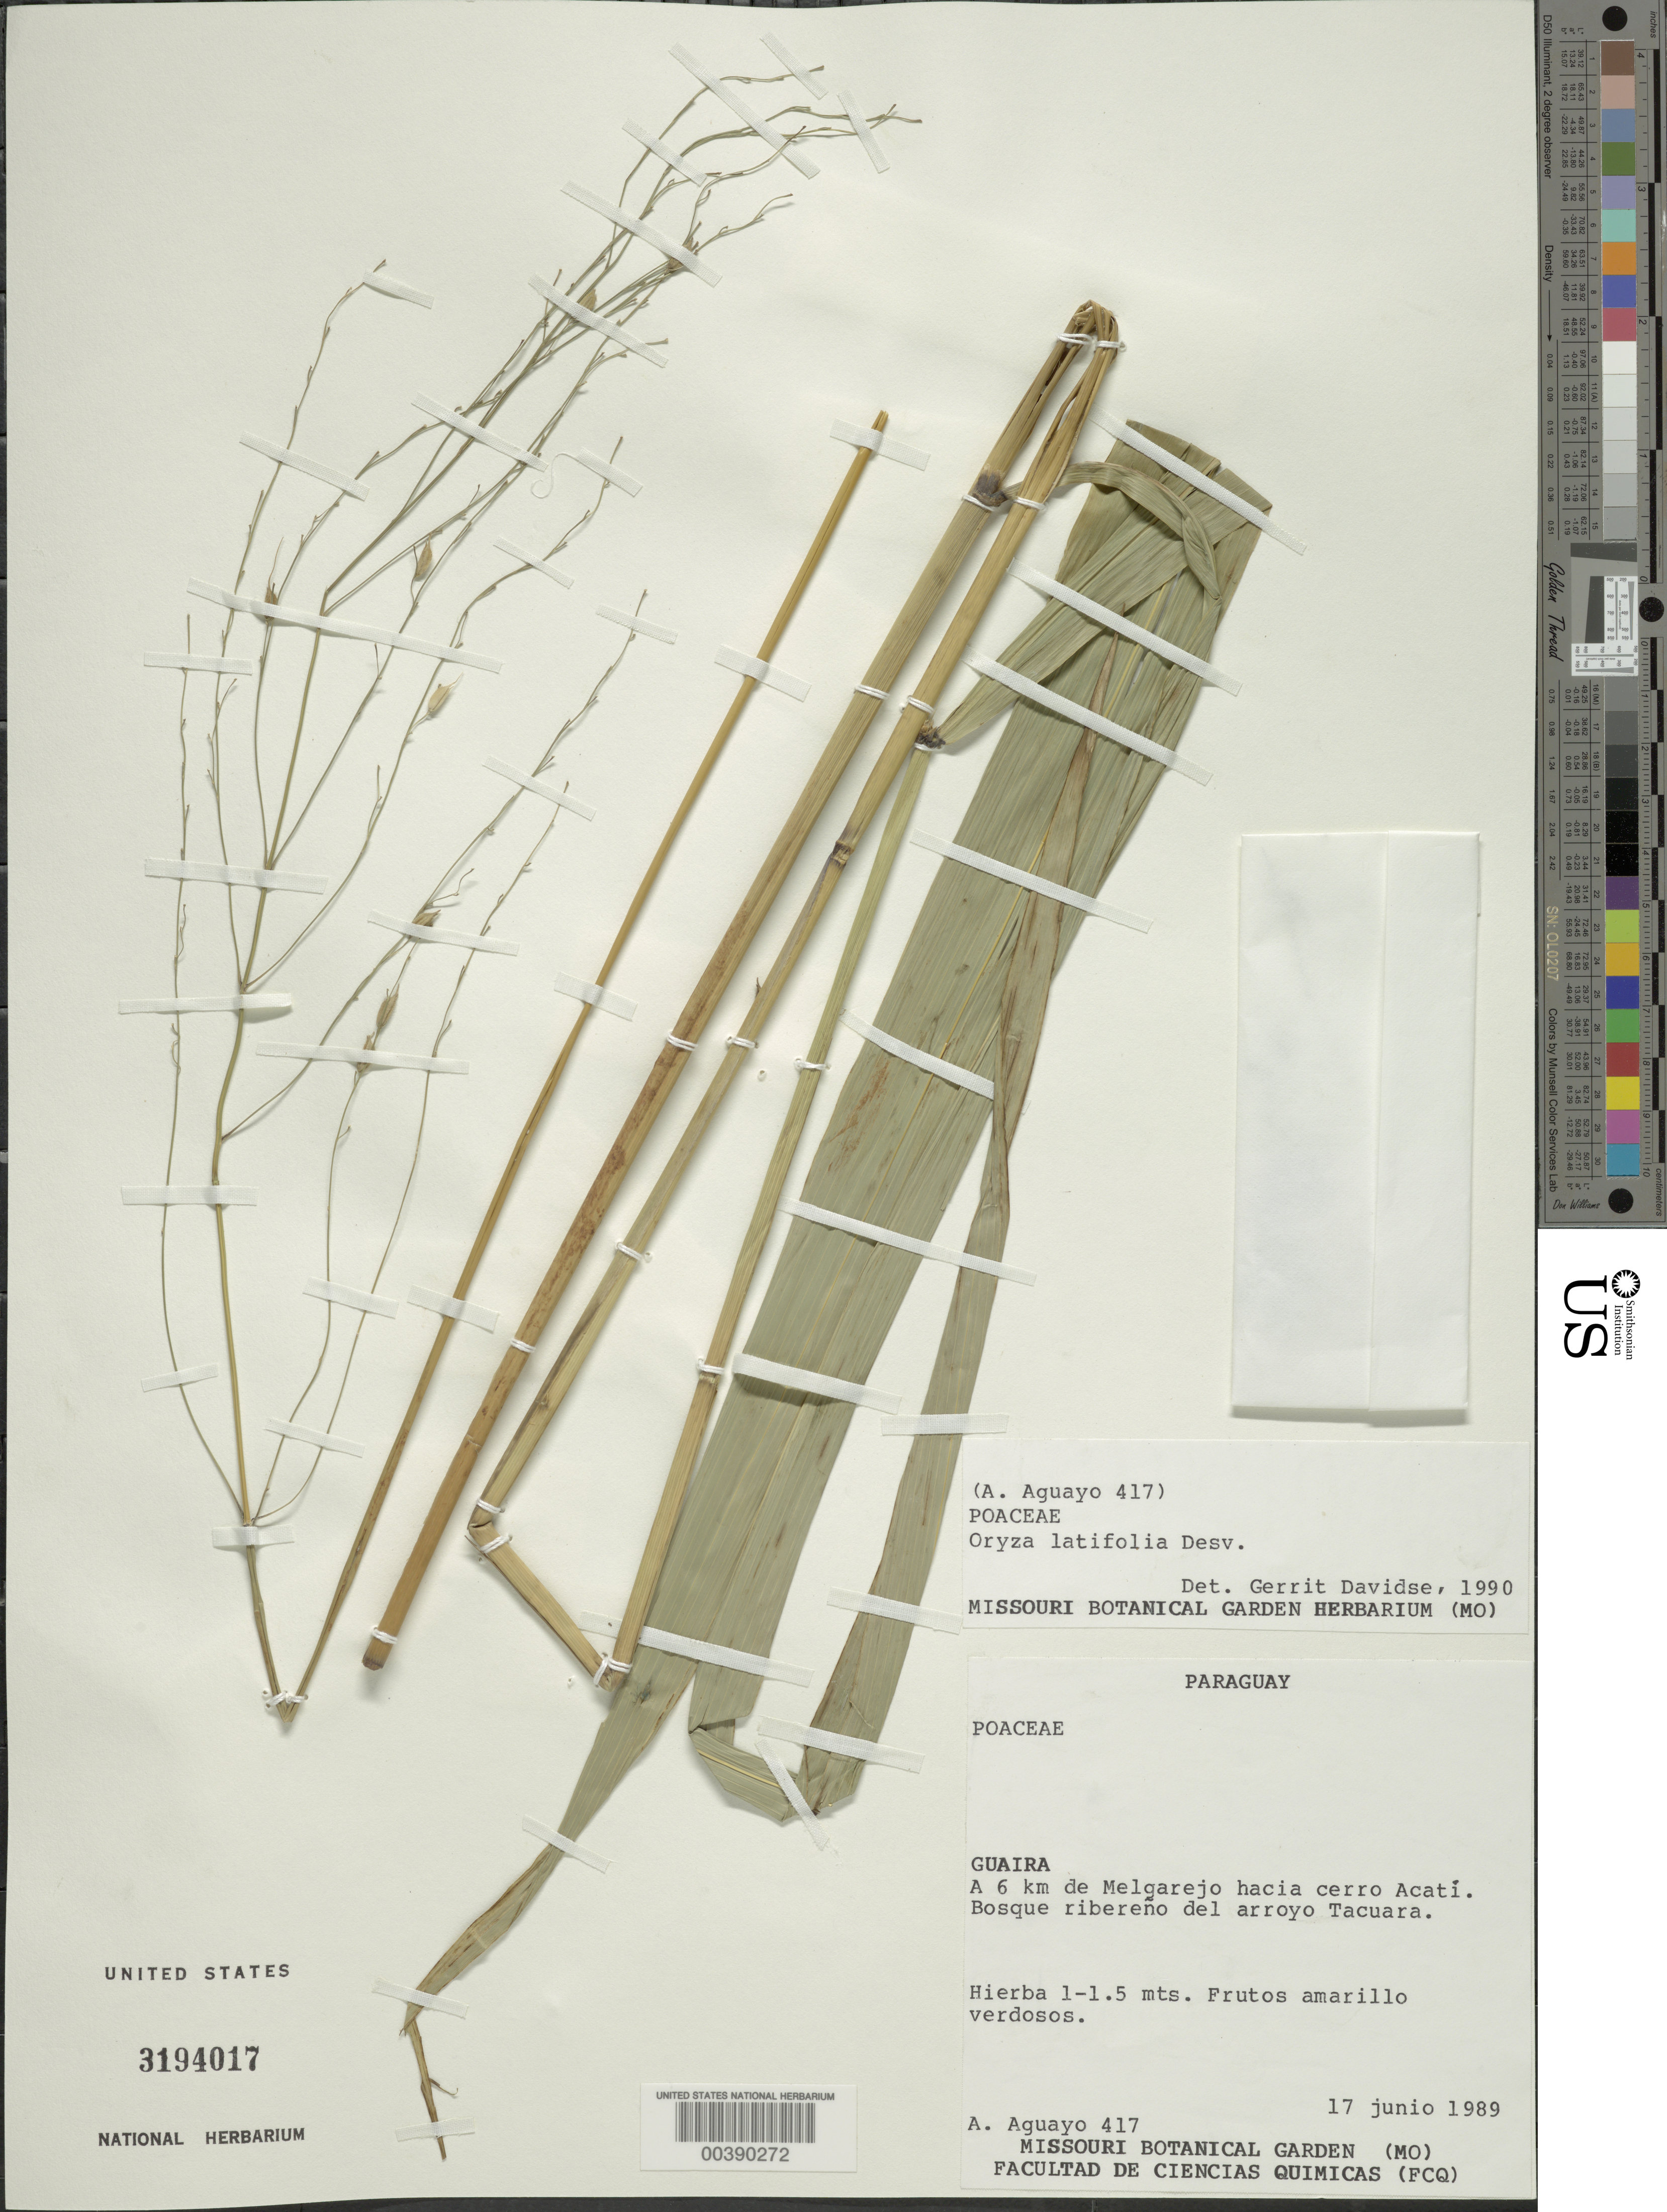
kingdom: Plantae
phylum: Tracheophyta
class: Liliopsida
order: Poales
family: Poaceae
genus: Oryza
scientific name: Oryza latifolia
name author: Desv.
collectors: A. Aguayo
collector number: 417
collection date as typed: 17 Jun 1989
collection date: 1989-06-17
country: Paraguay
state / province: Guairá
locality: A 6 km de melgarejo hacia cerro acati; arroyo tacuara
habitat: Bosque ribereno del arroyo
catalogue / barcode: US 3194017